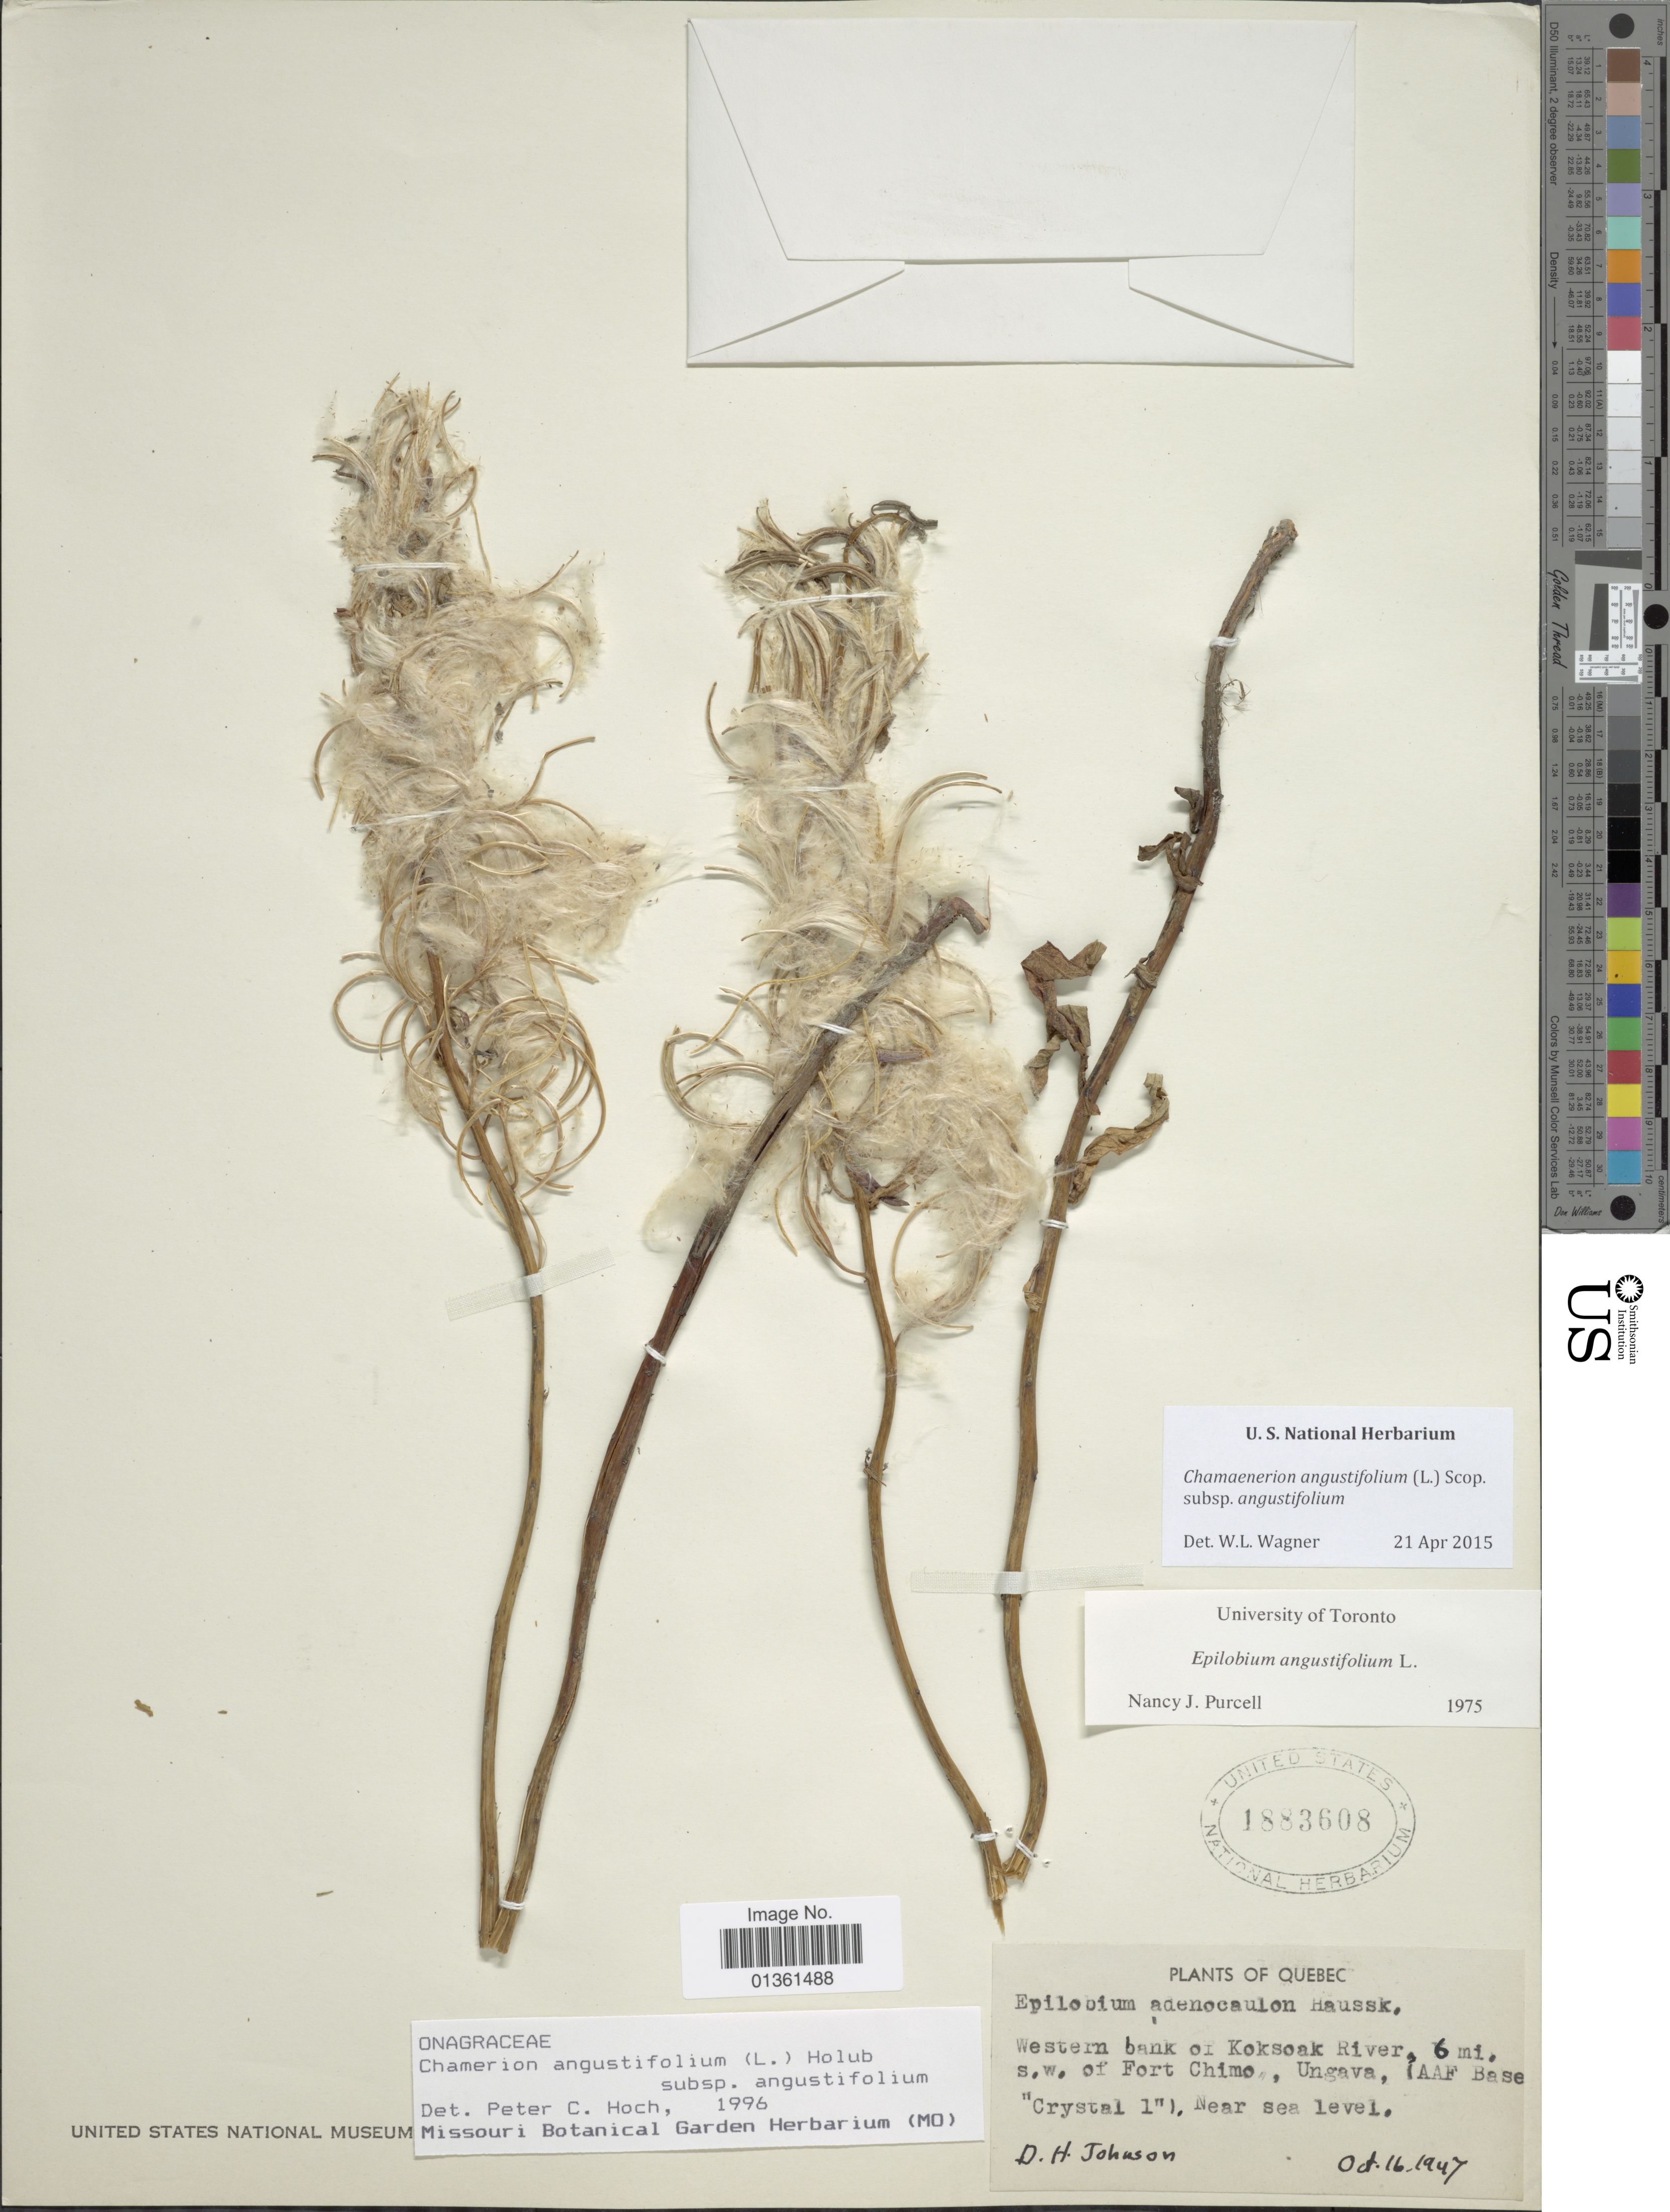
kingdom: Plantae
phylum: Tracheophyta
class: Magnoliopsida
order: Myrtales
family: Onagraceae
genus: Chamaenerion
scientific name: Chamaenerion angustifolium subsp. angustifolium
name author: (L.) Scop.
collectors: D.H. Johnson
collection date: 1947-10-16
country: Canada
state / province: Quebec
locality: Western bank of Koksoak River, 6 mi. s.w. of Fort Chimo, Ungava, IAAF Base.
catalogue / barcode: US 1883608